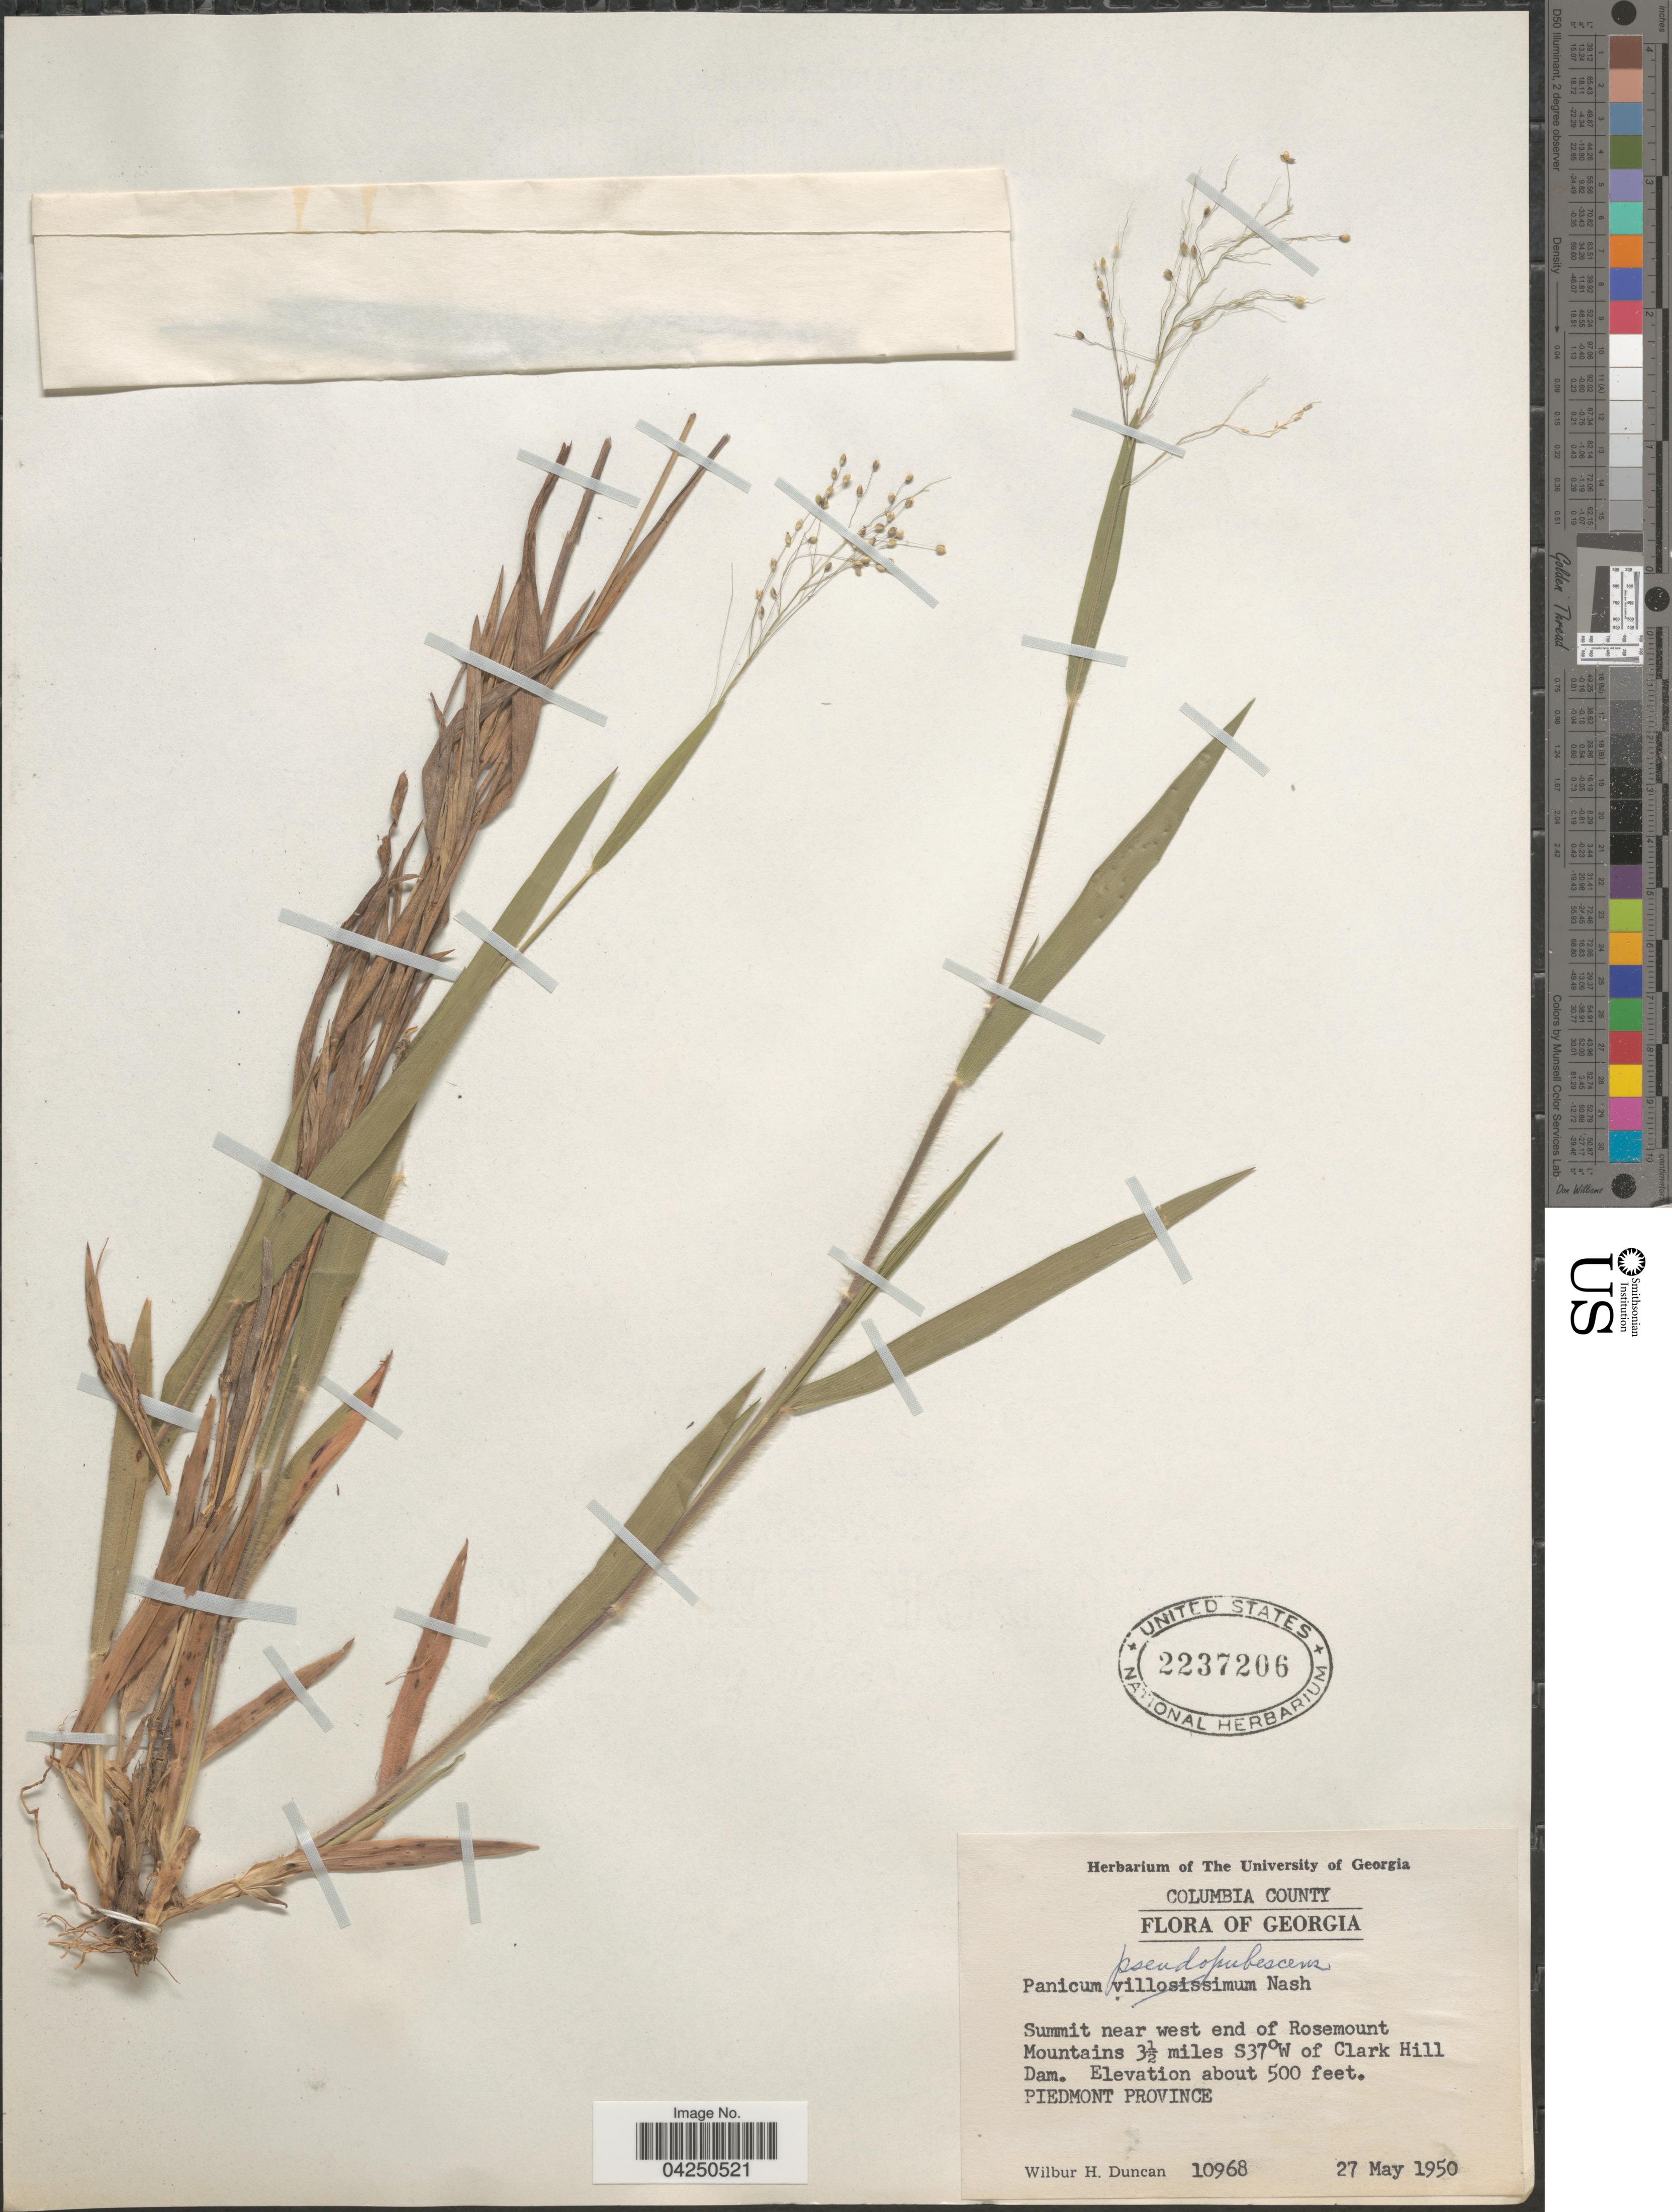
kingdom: Plantae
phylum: Tracheophyta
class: Liliopsida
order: Poales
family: Poaceae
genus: Dichanthelium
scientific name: Dichanthelium acuminatum var. acuminatum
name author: (Sw.) Gould & C.A. Clark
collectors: W. H. Duncan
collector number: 10968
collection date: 1950-05-27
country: United States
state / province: Georgia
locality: Columbia County. Summit near west end of Rosemount Mountains 3½ miles S37°W of Clark Hill Dam. Piedmont Province.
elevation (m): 152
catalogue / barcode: US 2237206